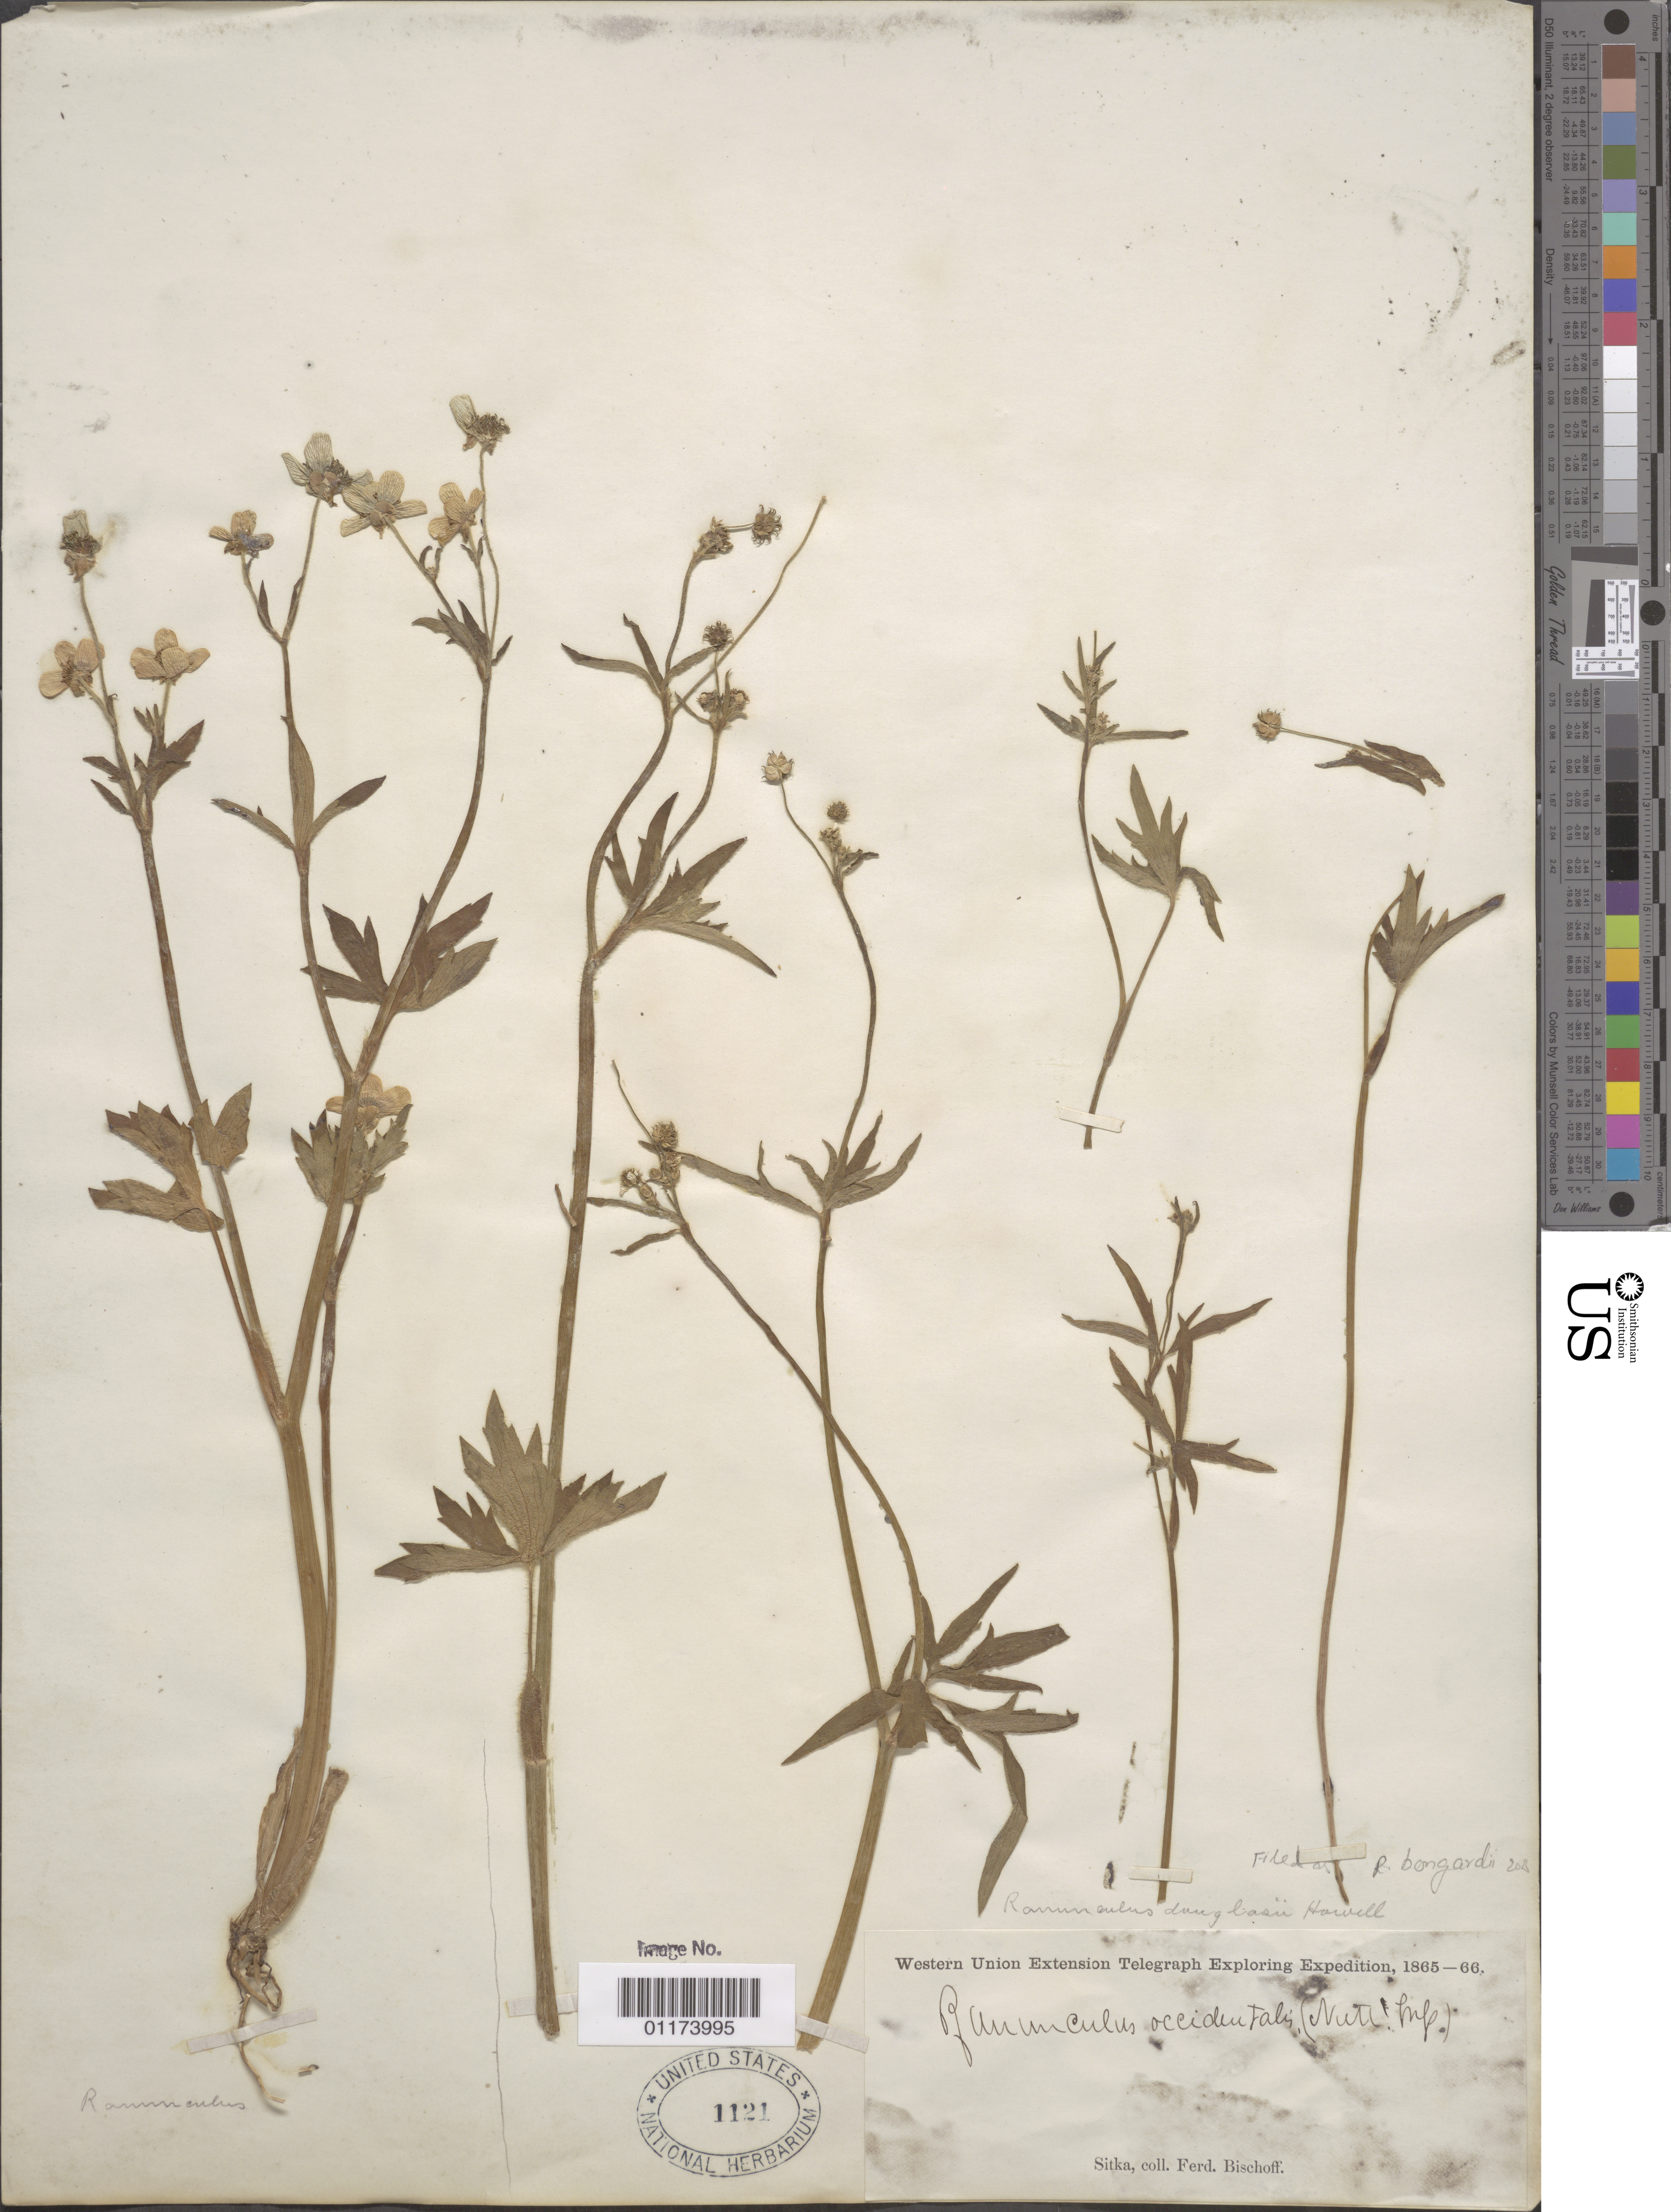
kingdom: Plantae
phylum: Tracheophyta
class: Magnoliopsida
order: Ranunculales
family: Ranunculaceae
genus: Ranunculus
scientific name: Ranunculus bongardii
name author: Greene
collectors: F. Bischoff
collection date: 1865/1866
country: United States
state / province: Alaska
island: Baranof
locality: Sitka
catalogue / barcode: US 1121